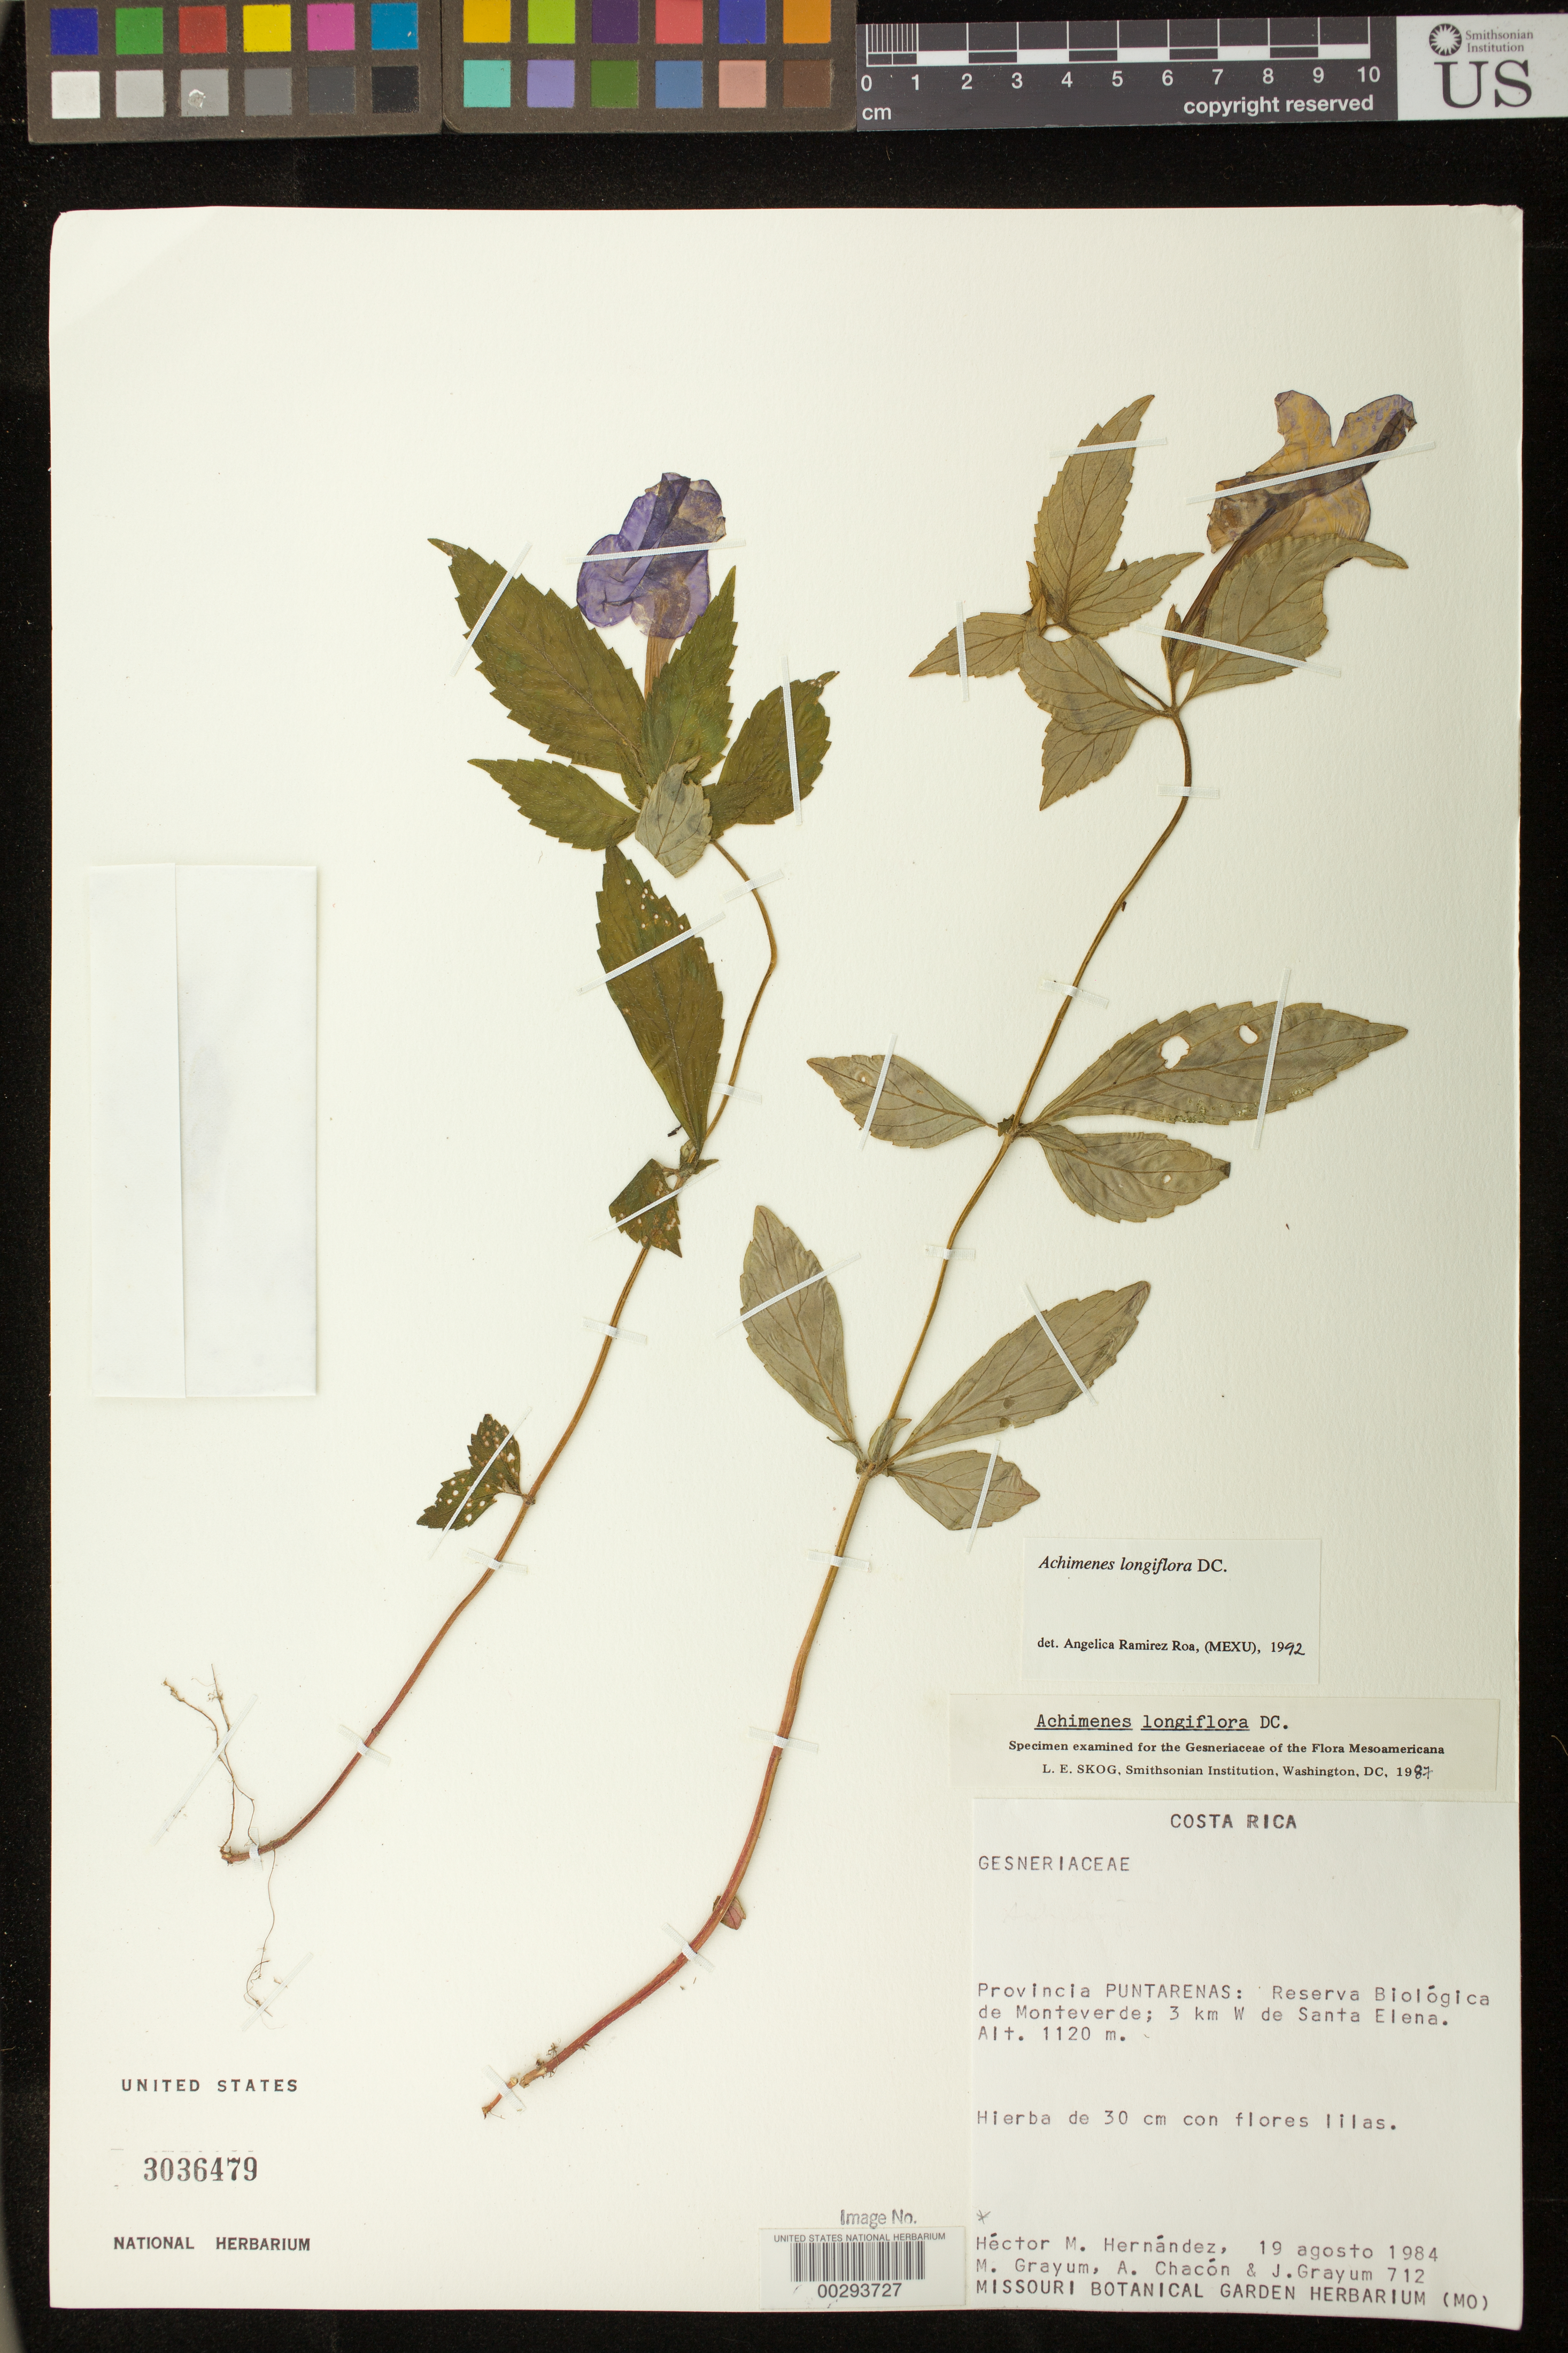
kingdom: Plantae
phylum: Tracheophyta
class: Magnoliopsida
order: Lamiales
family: Gesneriaceae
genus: Achimenes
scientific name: Achimenes longiflora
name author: DC.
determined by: Skog, Laurence E.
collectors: H. M. Hernandez, M. H. Grayum, A. Chacón & J. Grayum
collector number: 712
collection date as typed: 19 Aug 1984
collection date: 1984-08-19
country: Costa Rica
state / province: Puntarenas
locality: Reserva Biológica de Monteverde, 3 km W de Santa Elena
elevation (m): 1120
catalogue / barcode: US 3036479